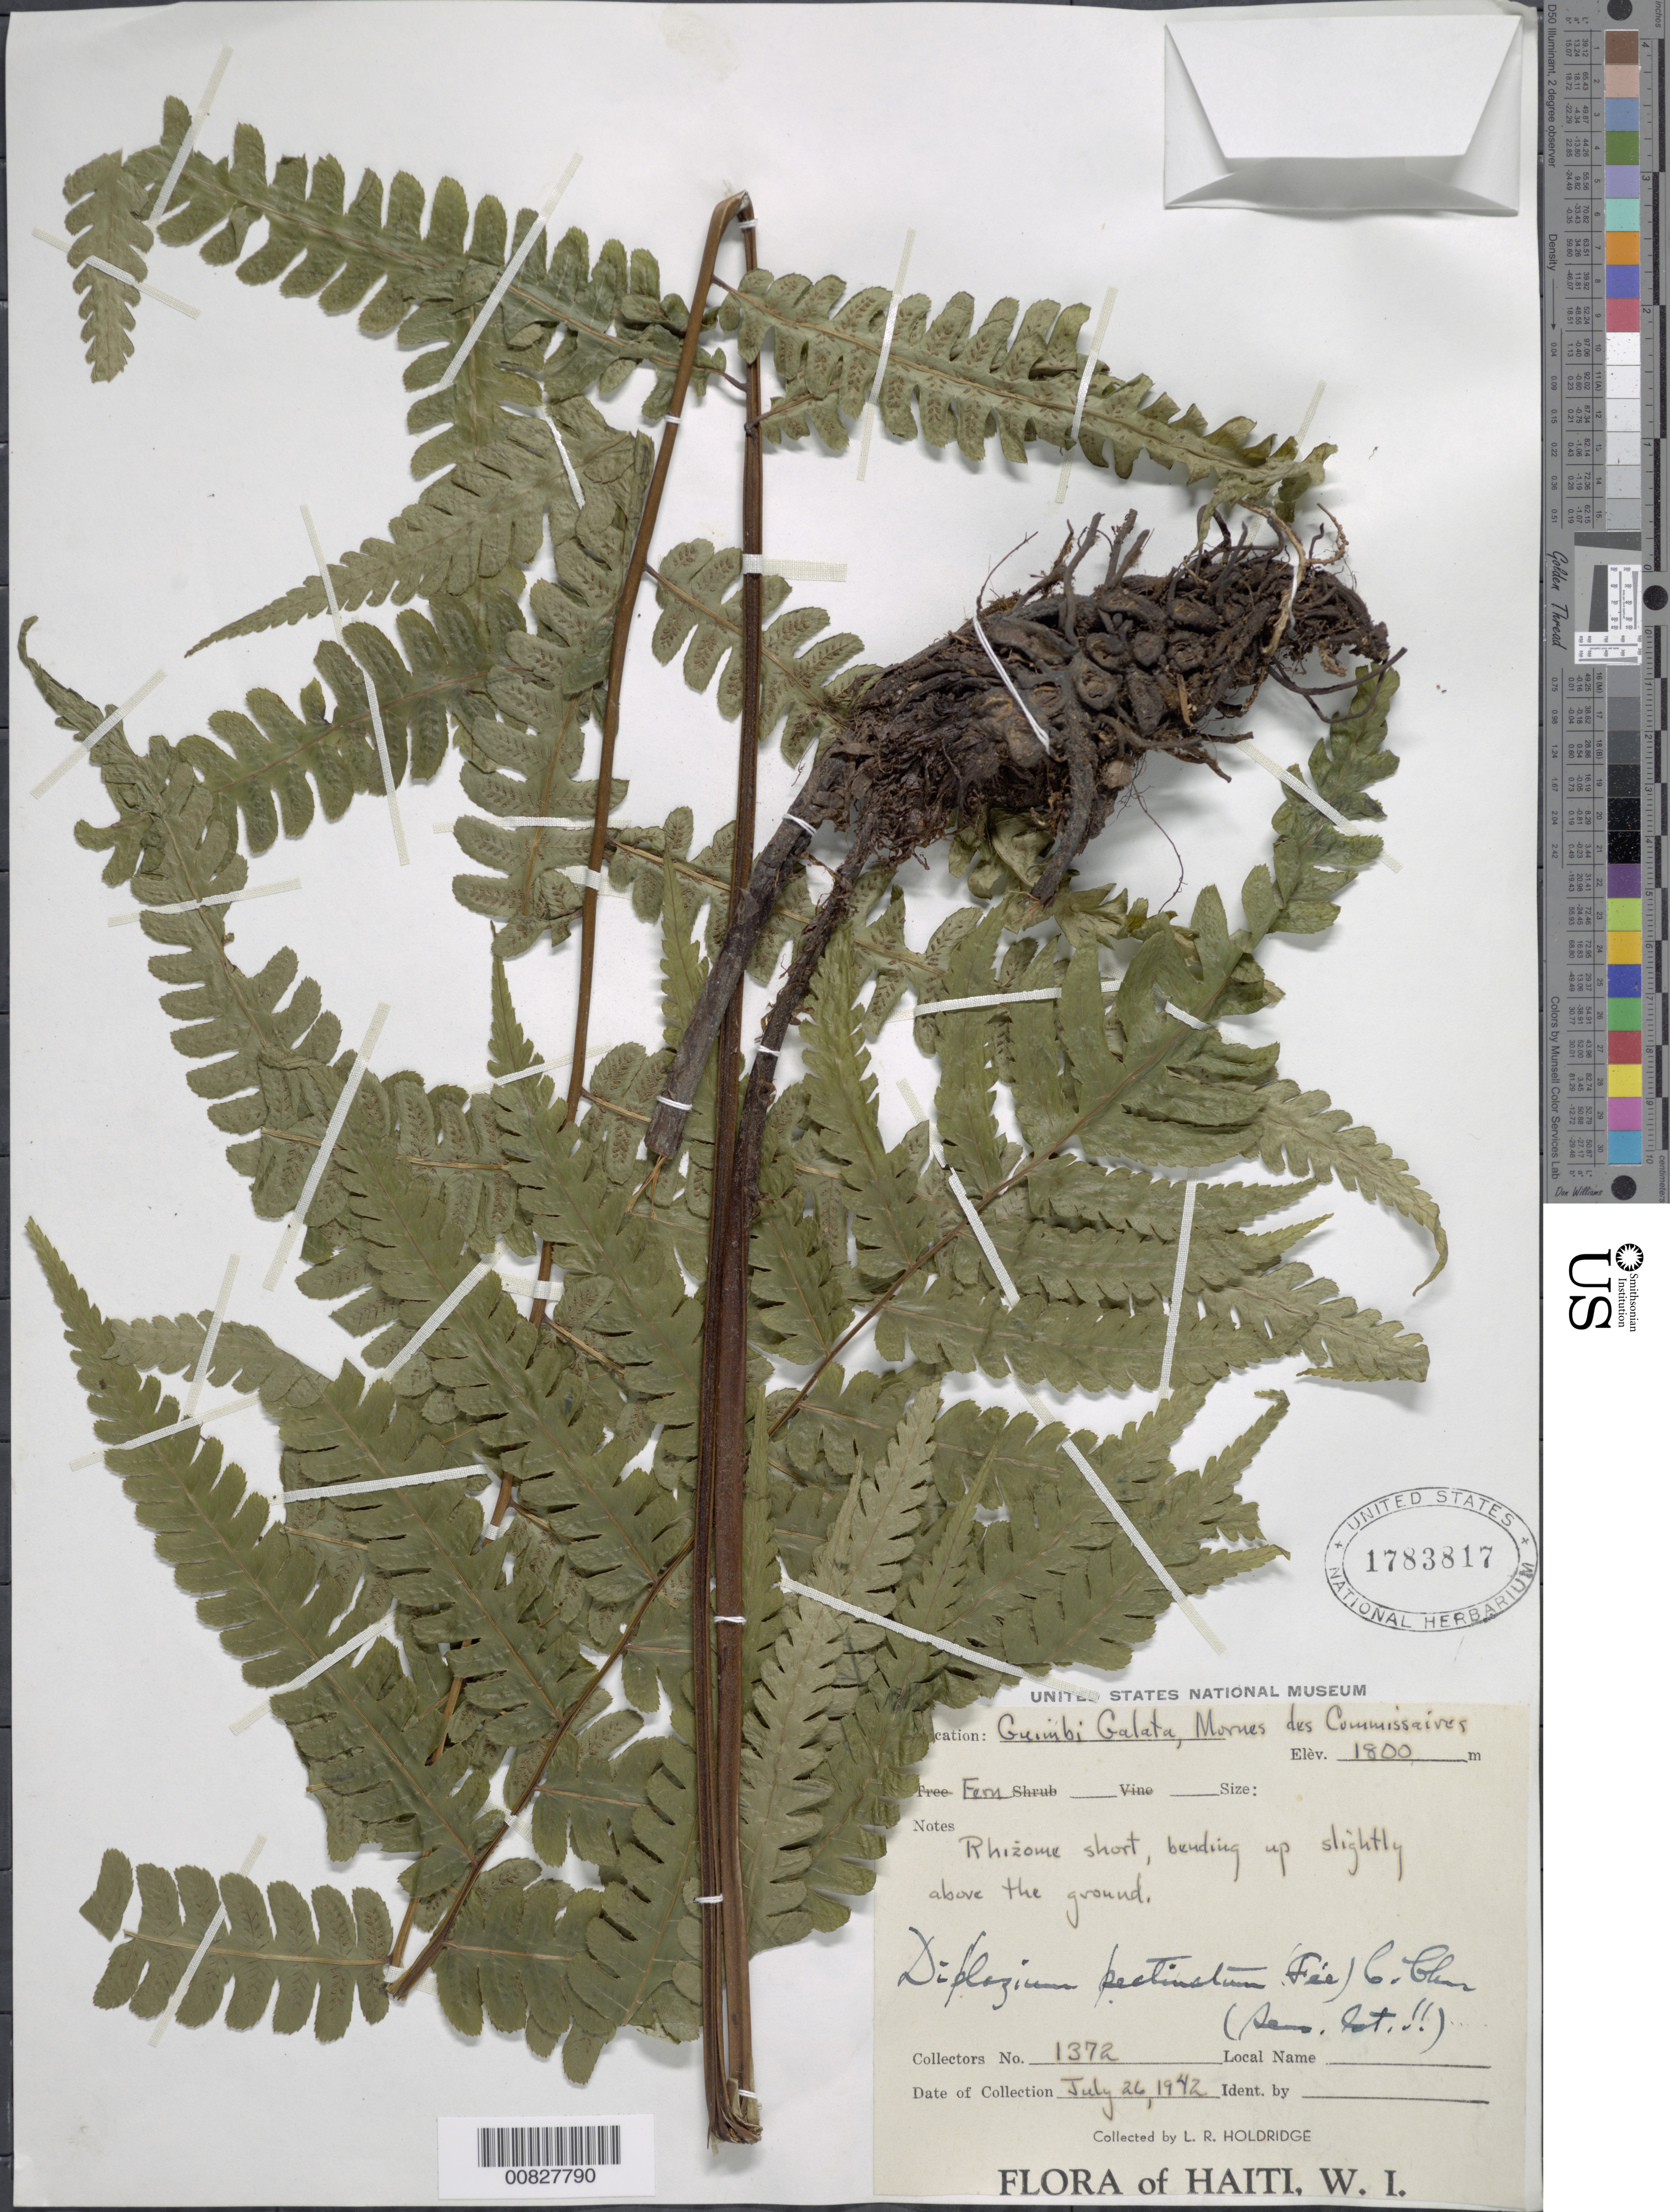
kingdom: Plantae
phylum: Tracheophyta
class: Polypodiopsida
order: Polypodiales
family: Athyriaceae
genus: Diplazium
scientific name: Diplazium pectinatum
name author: (Fée) C. Chr.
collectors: L. Holdridge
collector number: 1372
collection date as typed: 26 Jul 1942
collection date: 1942-07-26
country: Haiti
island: Hispaniola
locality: Guimbi Galata, Mornes des Commissaires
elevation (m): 1800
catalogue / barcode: US 1783817